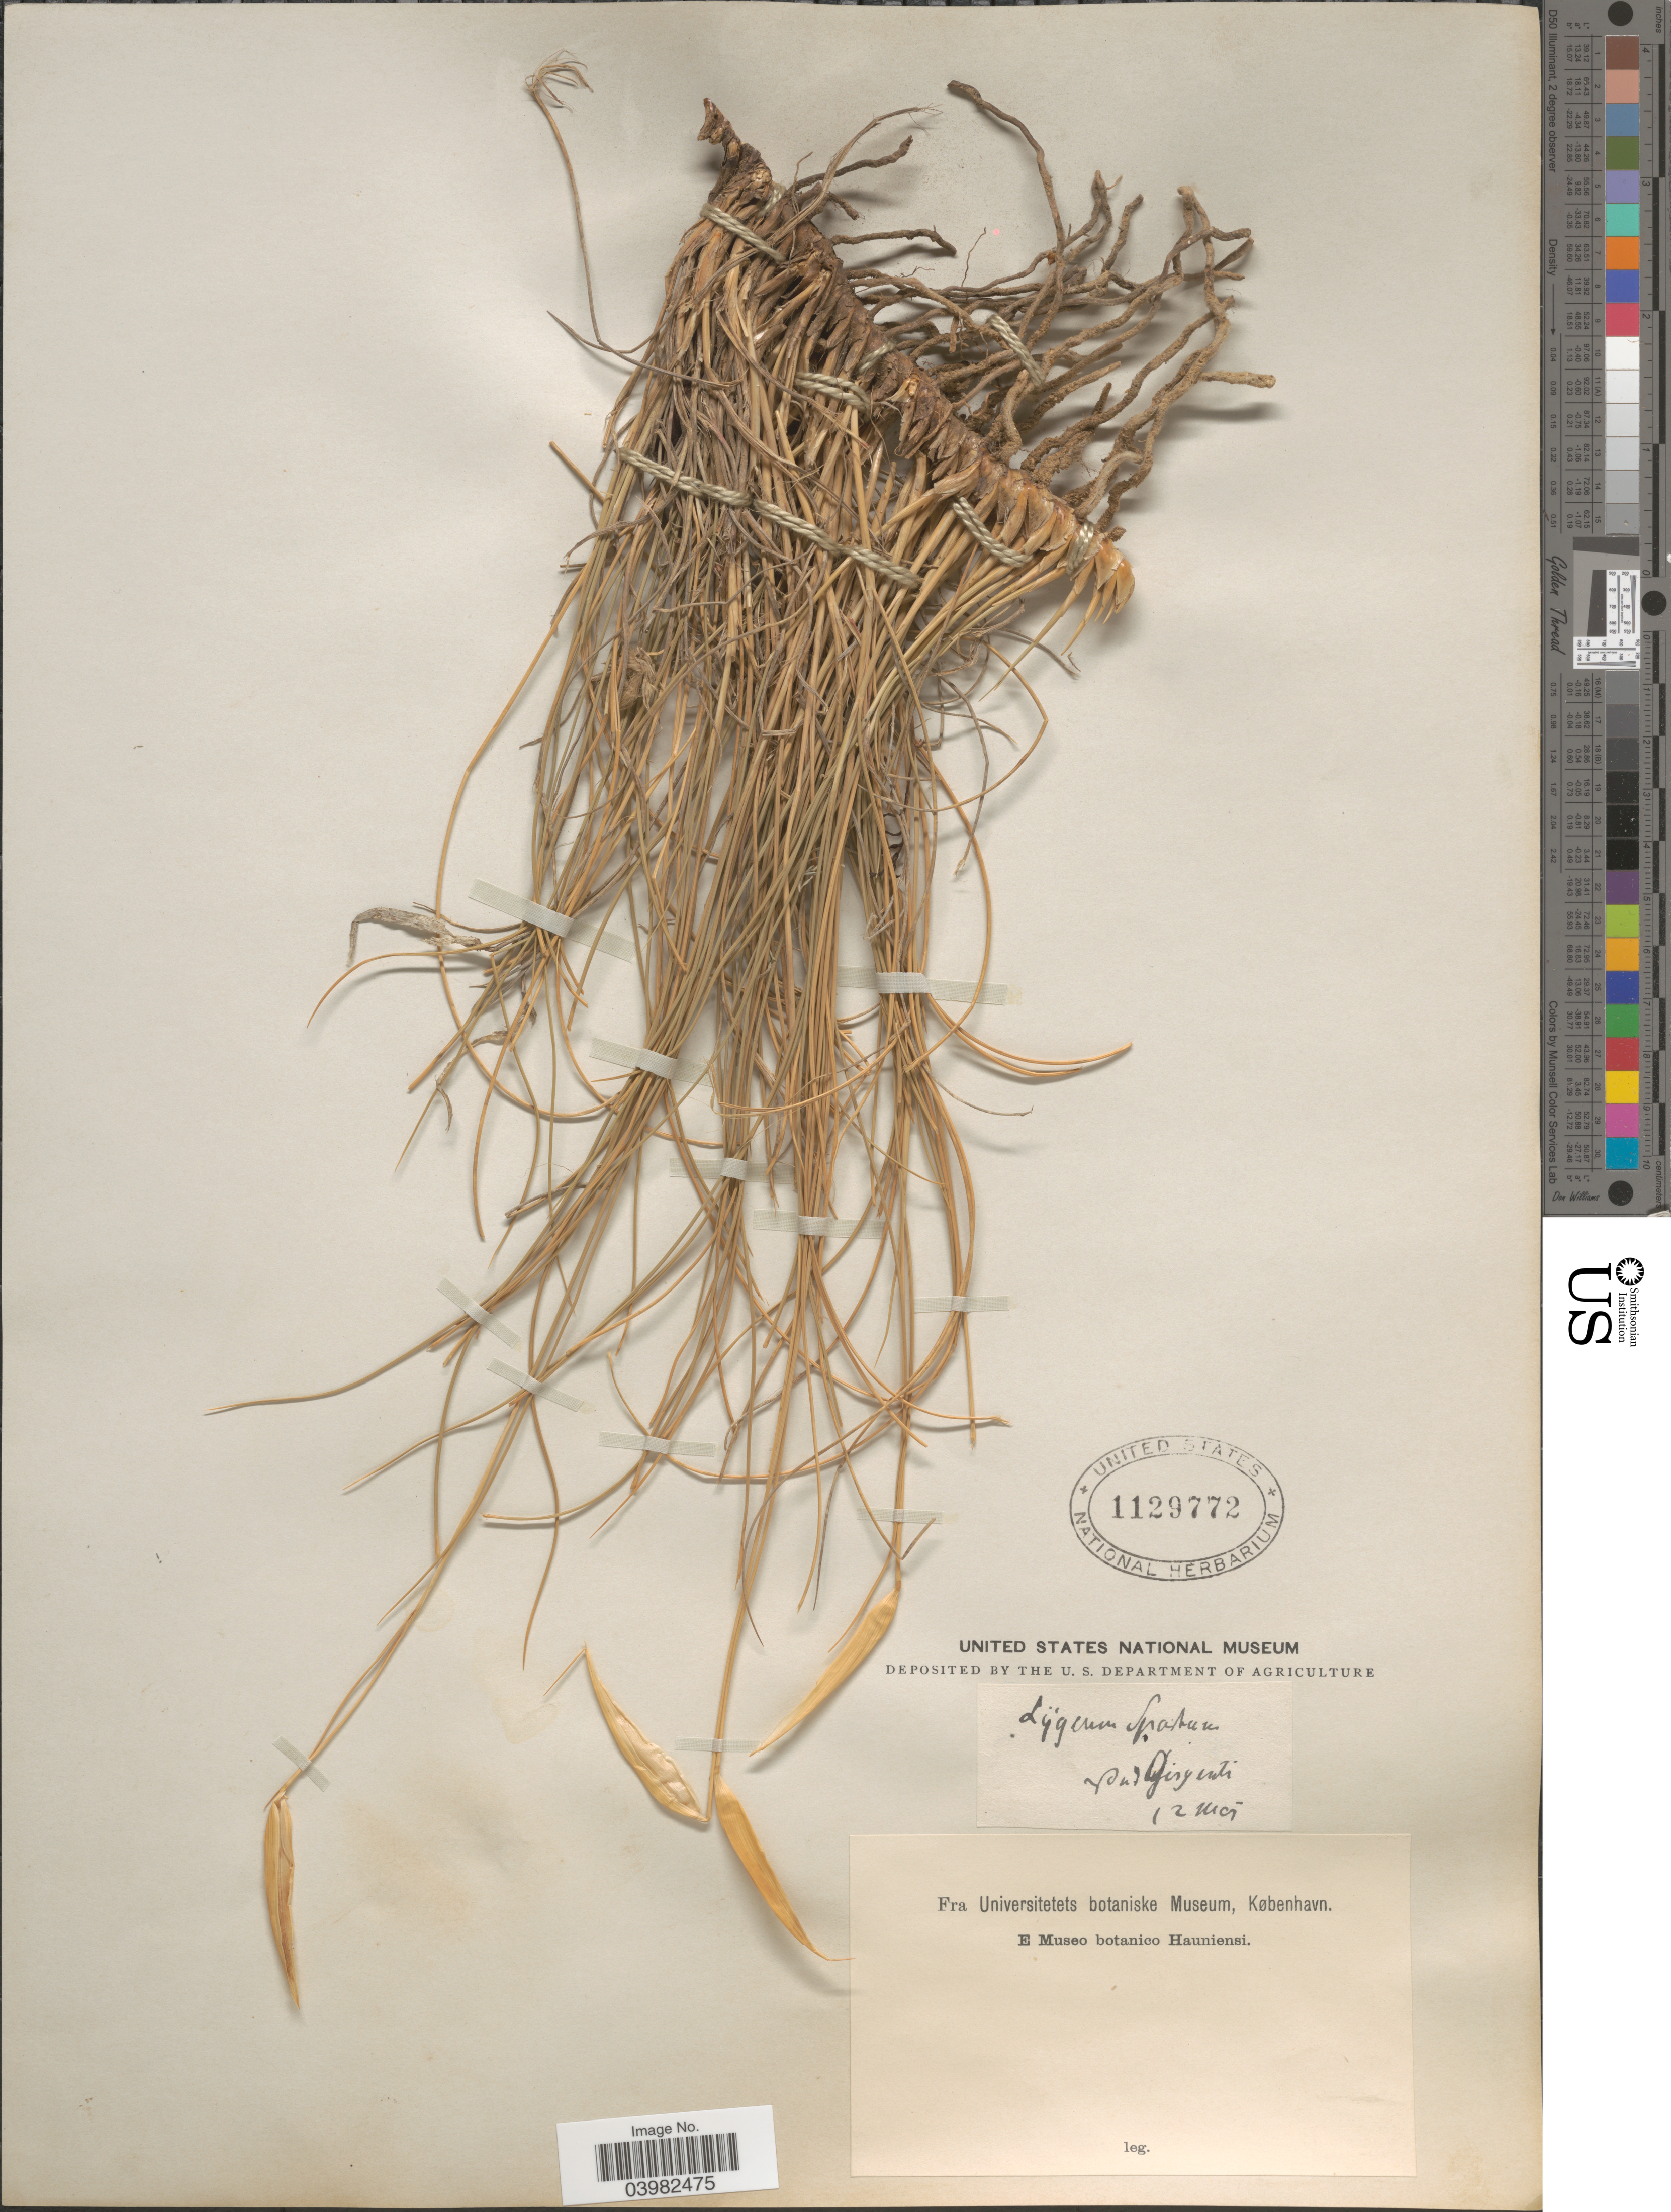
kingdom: Plantae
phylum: Tracheophyta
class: Liliopsida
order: Poales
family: Poaceae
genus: Lygeum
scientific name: Lygeum spartum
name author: L.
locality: Yut Gisyenti. [interpreted]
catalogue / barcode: US 1129772